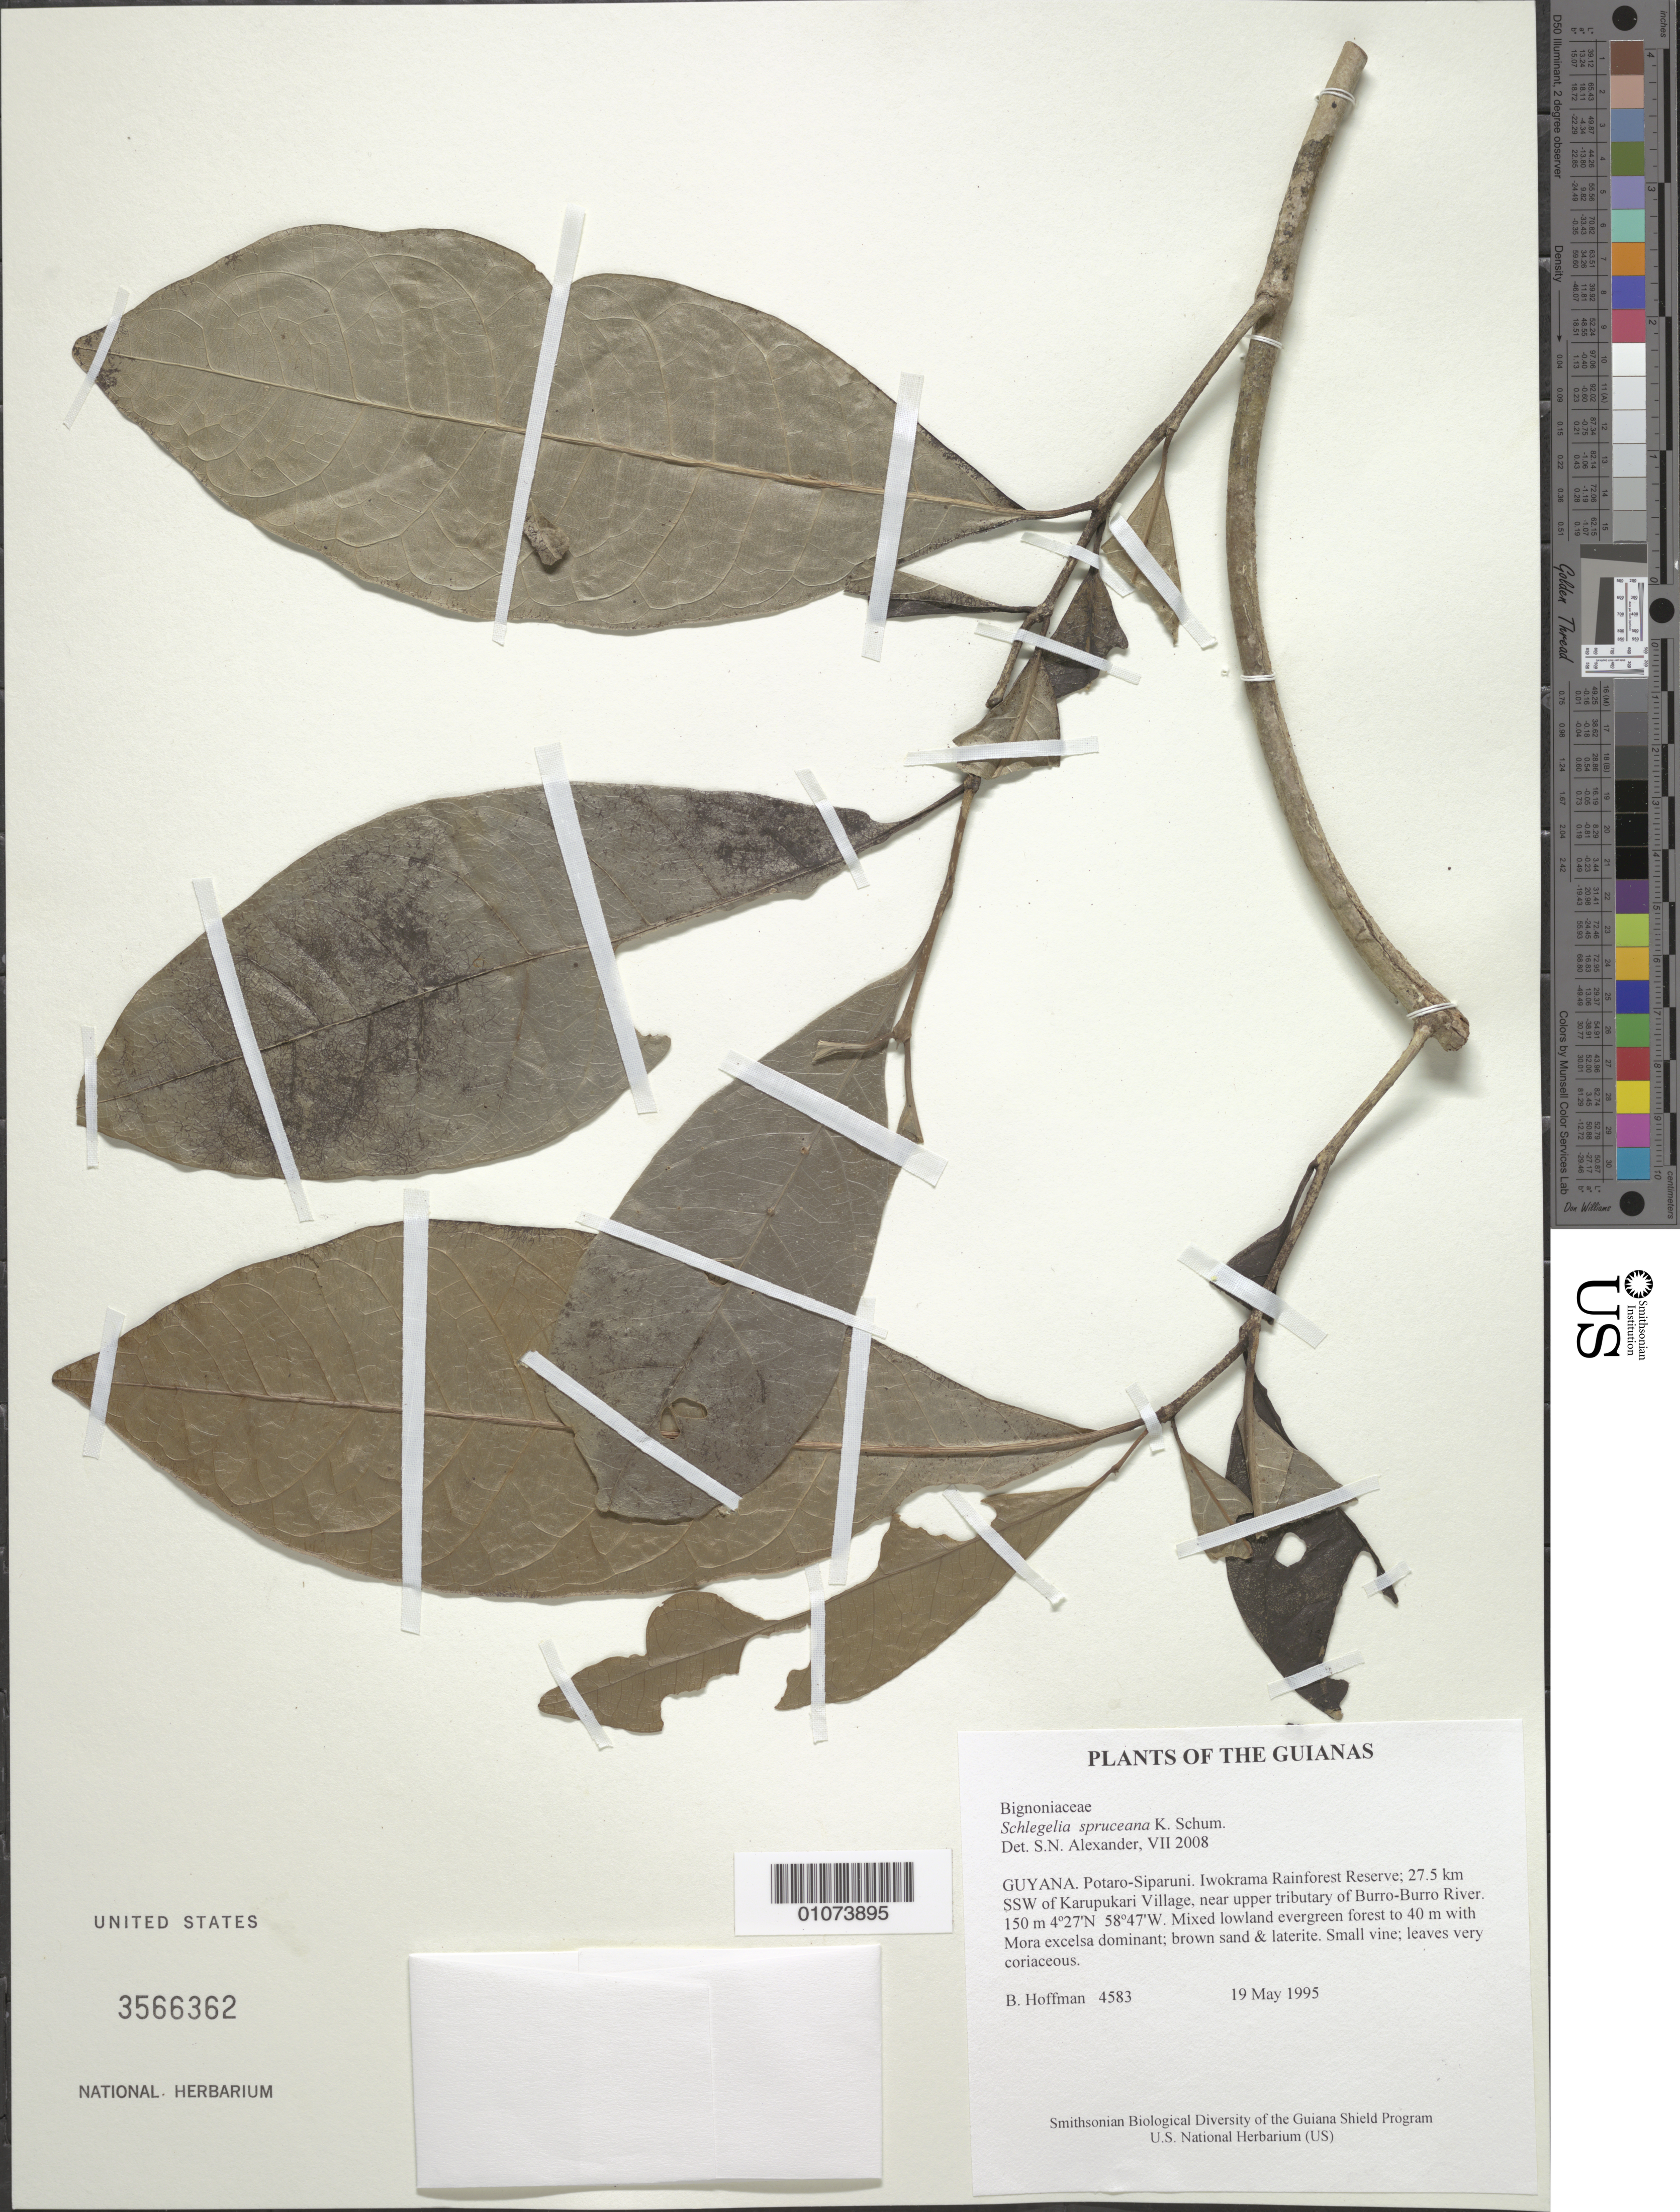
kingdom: Plantae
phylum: Tracheophyta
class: Magnoliopsida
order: Lamiales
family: Schlegeliaceae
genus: Schlegelia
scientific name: Schlegelia spruceana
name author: Bureau & K. Schum.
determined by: Alexander, S. N.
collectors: B. Hoffman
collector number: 4583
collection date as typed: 19 May 1995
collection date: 1995-05-19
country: Guyana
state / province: Potaro-Siparuni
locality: Iwokrama Rainforest Reserve; 27.5 km SSW of Karupukari Village, near upper tributary of Burro-Burro River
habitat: Mixed lowland evergreen forest to 40 m with Mora excelsa dominant; brown sand & laterite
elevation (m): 150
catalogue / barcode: US 3566362